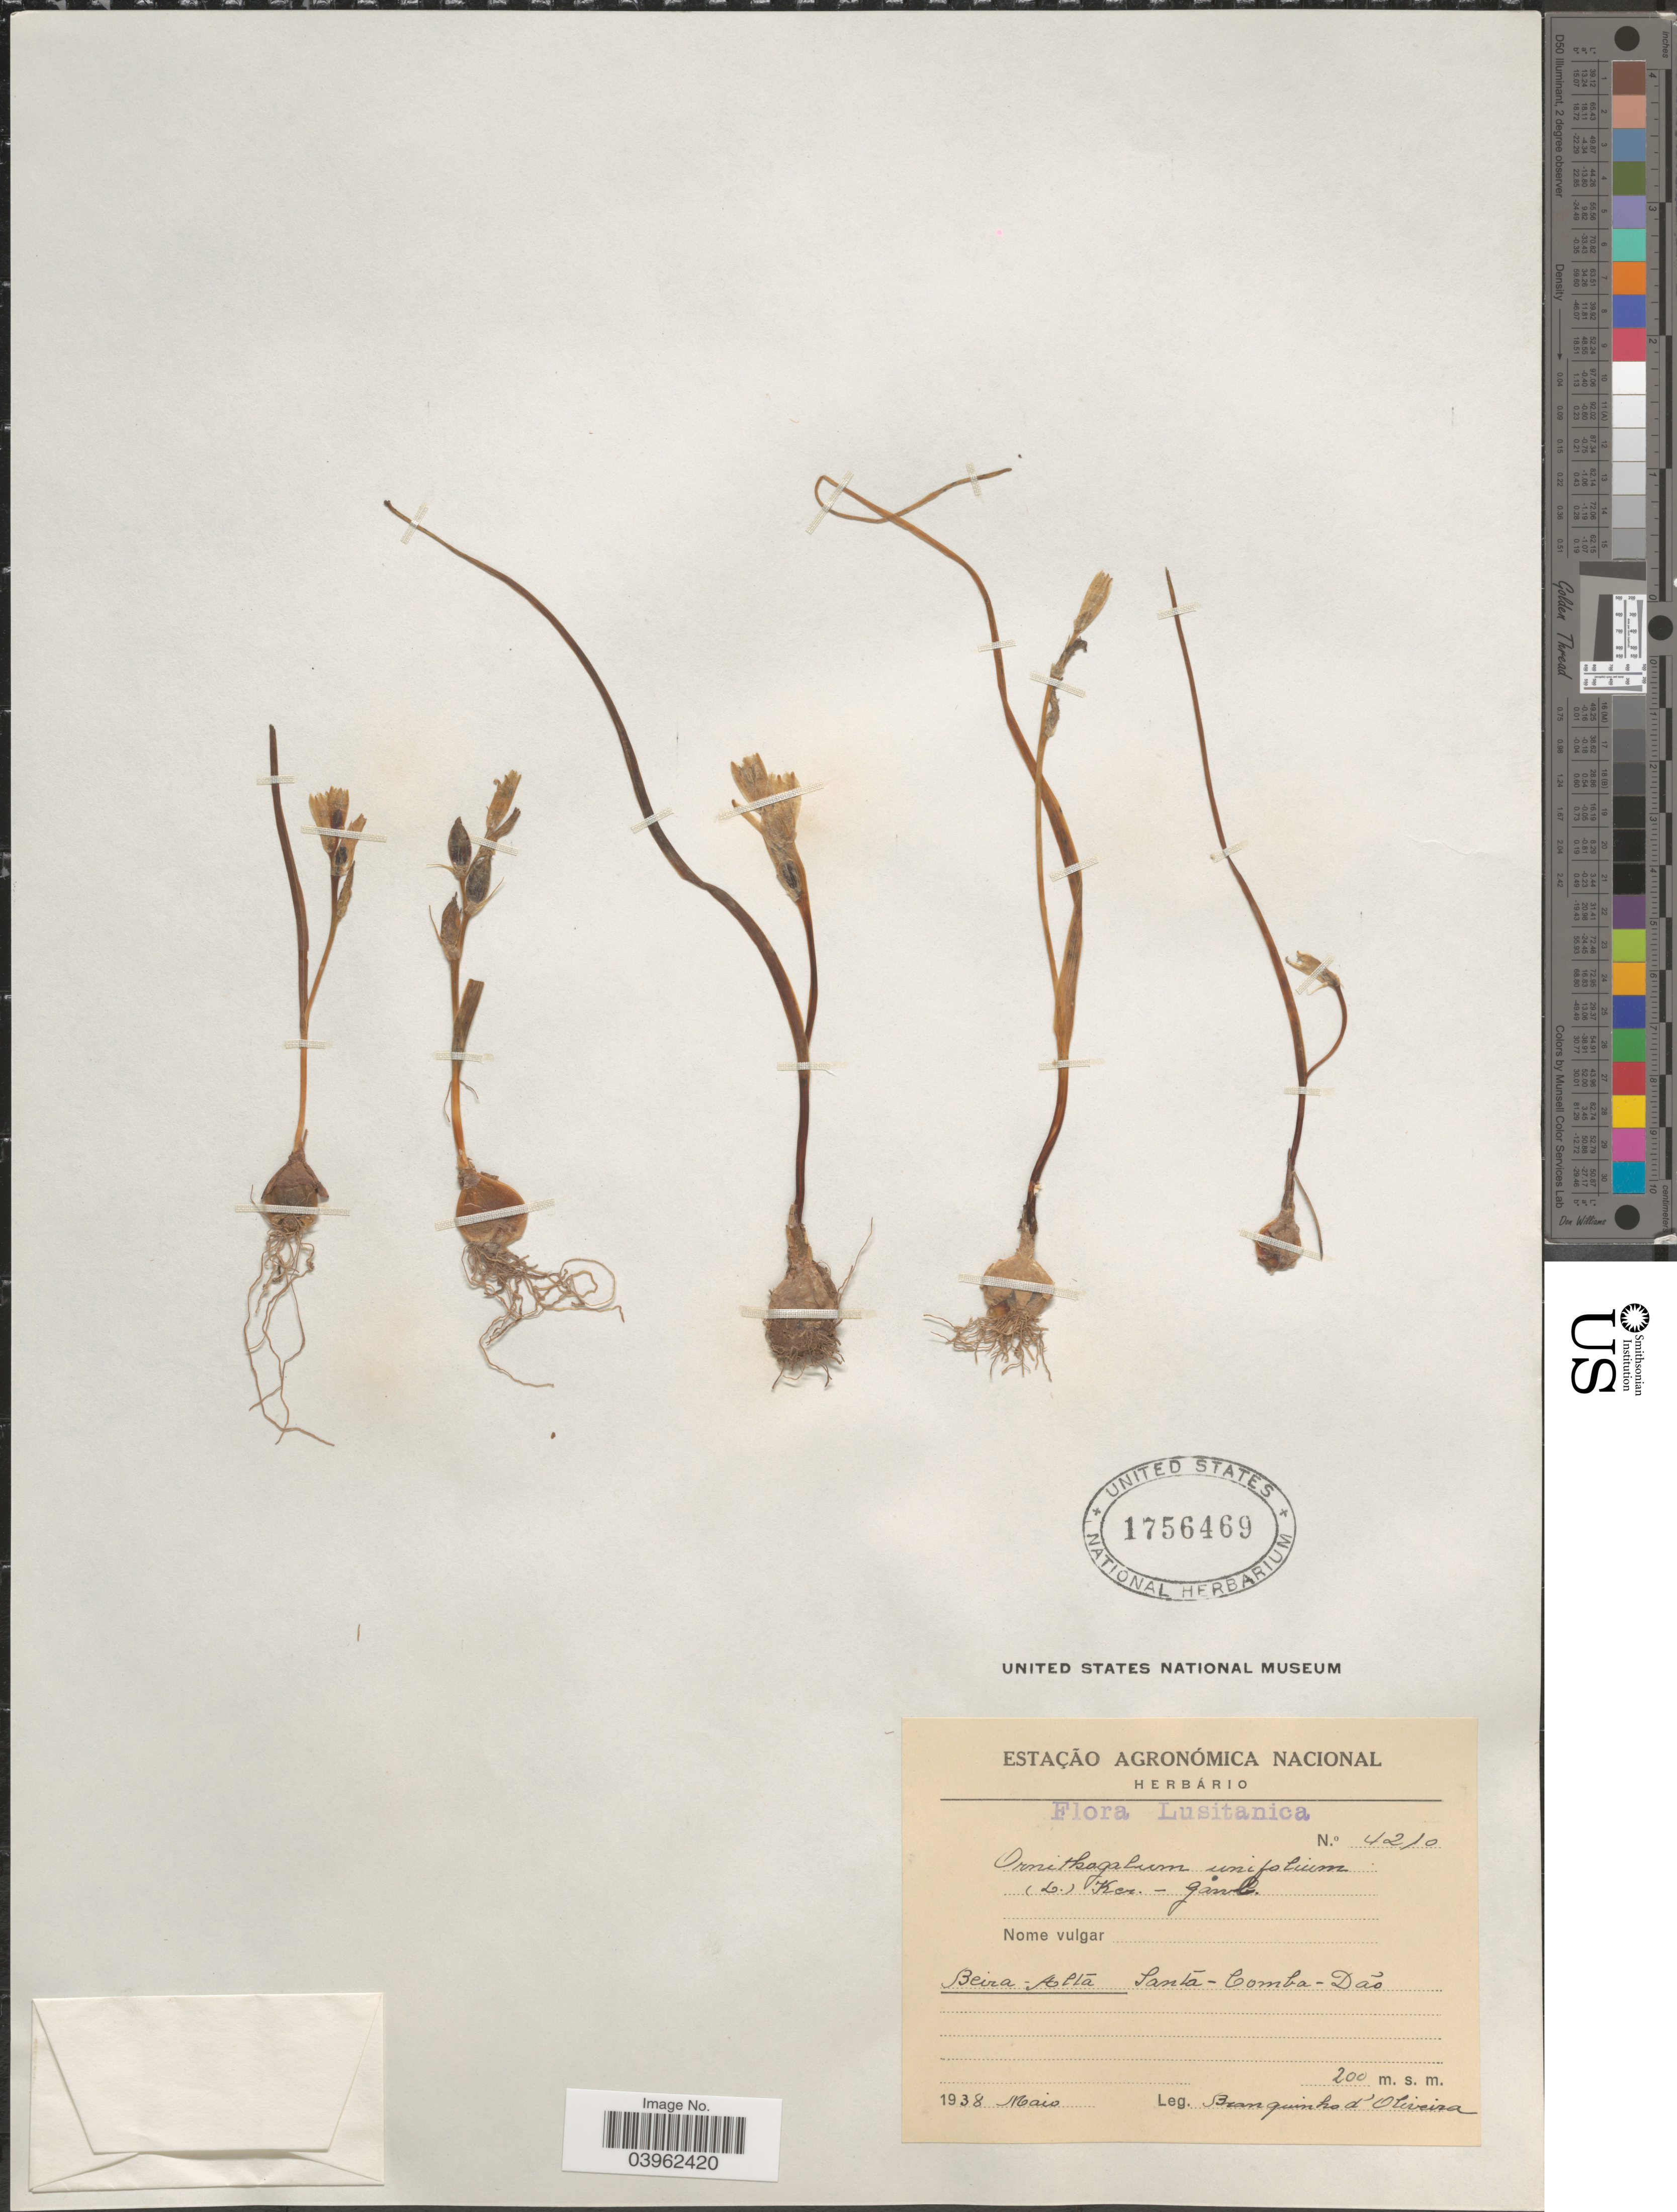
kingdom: Plantae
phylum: Tracheophyta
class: Liliopsida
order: Asparagales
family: Asparagaceae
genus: Ornithogalum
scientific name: Ornithogalum unifolium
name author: Retz.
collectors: A. Branquinho D'Oliveira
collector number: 4210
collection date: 1938-05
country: Portugal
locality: Lusitanica. Beira. Alta Santa-Comba-Dás.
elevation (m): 200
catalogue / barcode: US 1756469